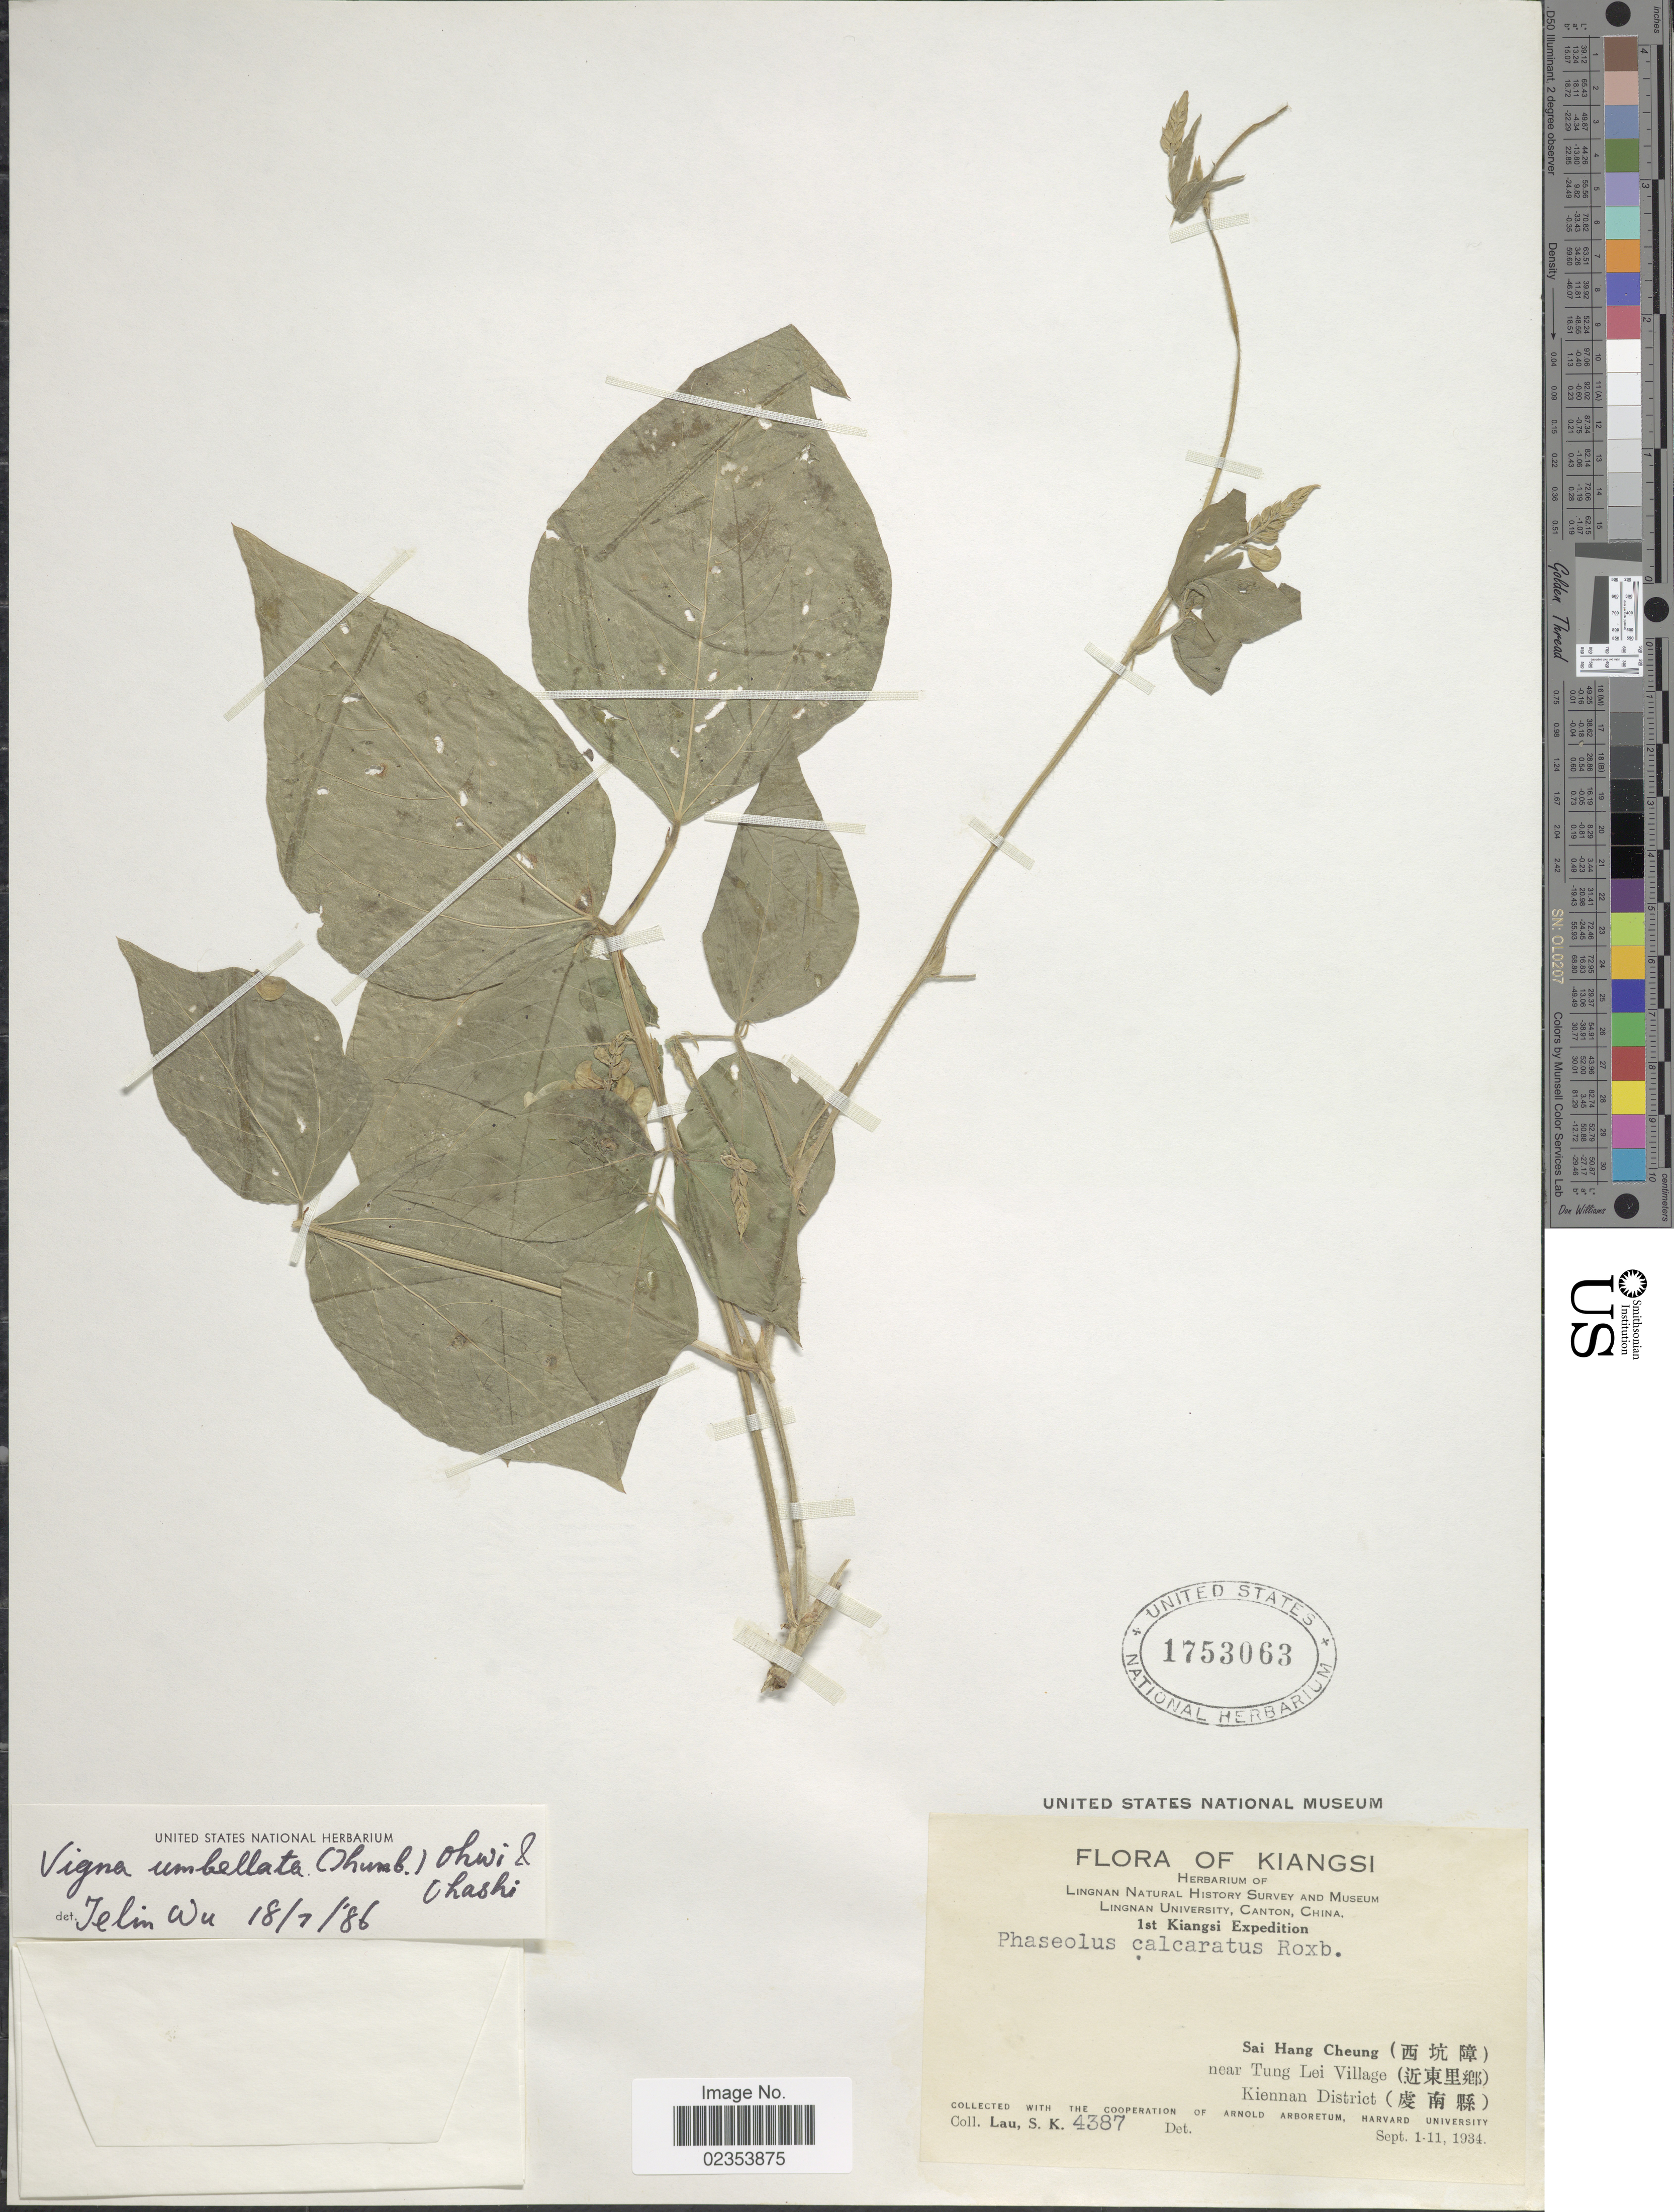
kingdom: Plantae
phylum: Tracheophyta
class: Magnoliopsida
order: Fabales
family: Fabaceae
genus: Vigna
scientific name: Vigna umbellata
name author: (Thunb.) Ohwi & H. Ohashi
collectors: S. K. Lau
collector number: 4387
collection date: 1934-09-01/1934-09-11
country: China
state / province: Jiangxi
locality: Kiangsi. Sai Hang Cheung near Tung Lei Village Kiennan District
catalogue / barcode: US 1753063